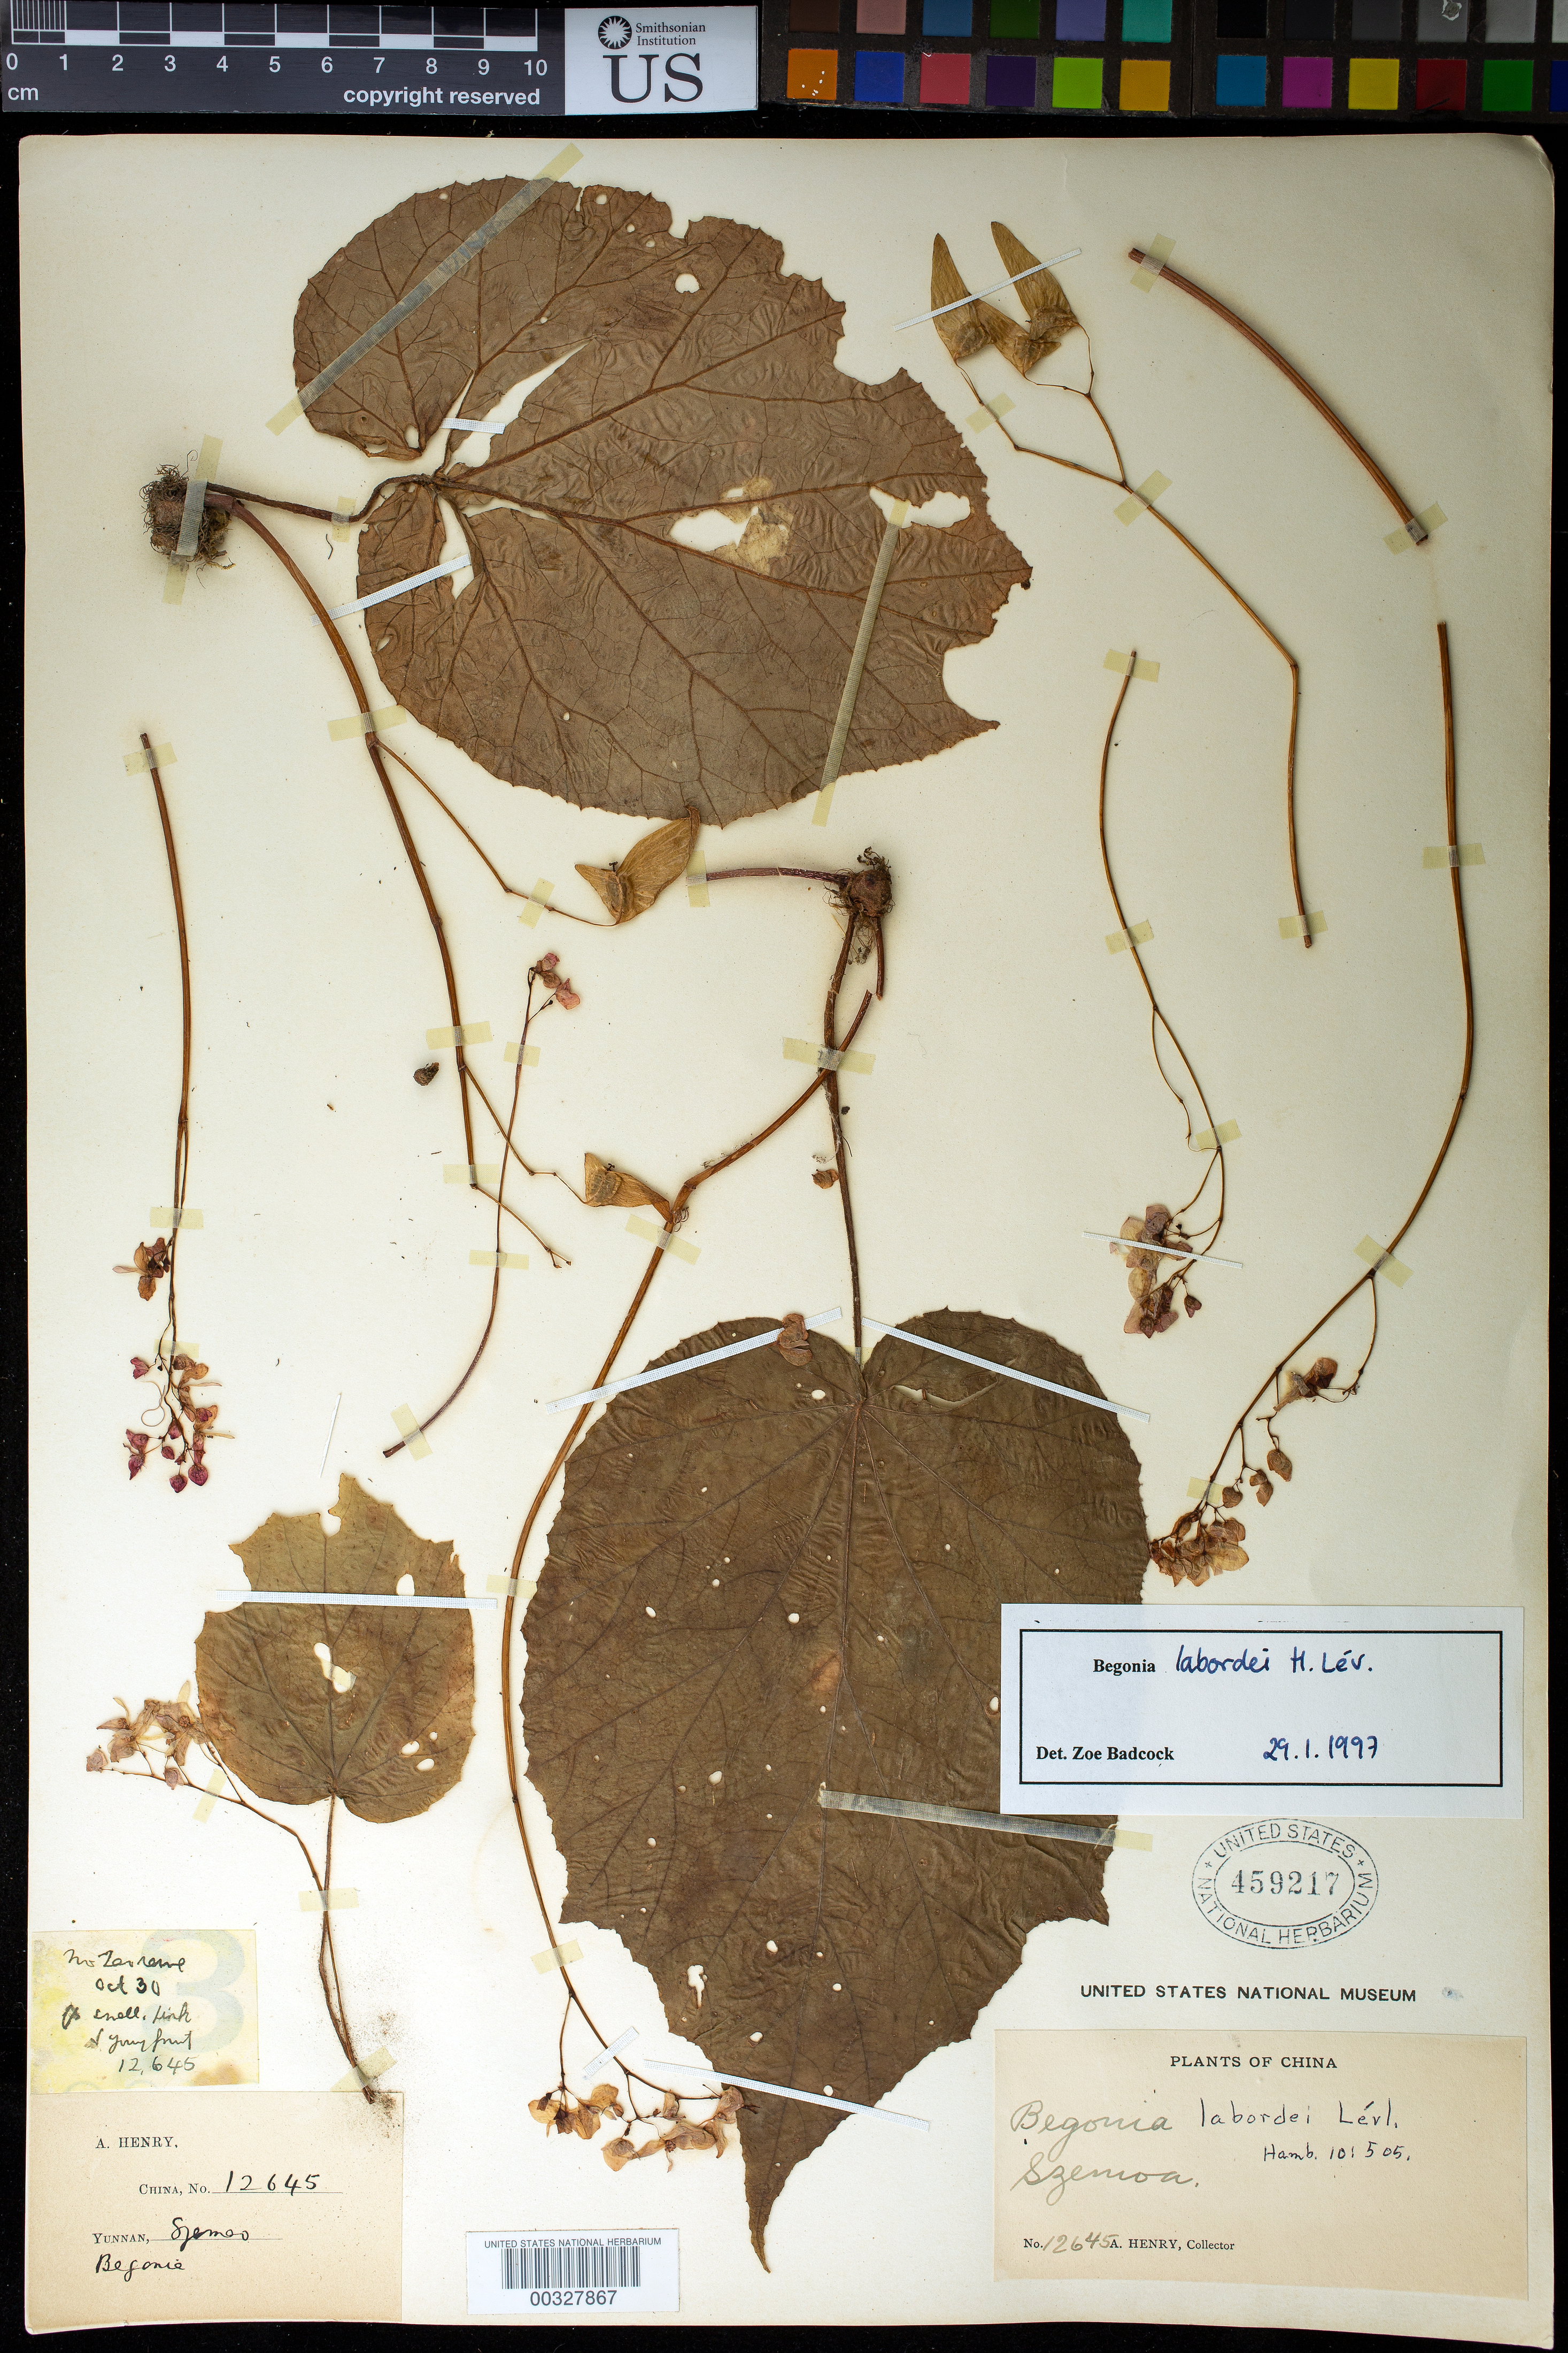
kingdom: Plantae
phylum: Tracheophyta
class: Magnoliopsida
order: Cucurbitales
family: Begoniaceae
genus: Begonia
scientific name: Begonia labordei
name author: H. Lév.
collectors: A. Henry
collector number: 12645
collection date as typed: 30 Oct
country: China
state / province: Yunnan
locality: Szemoa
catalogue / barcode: US 459217